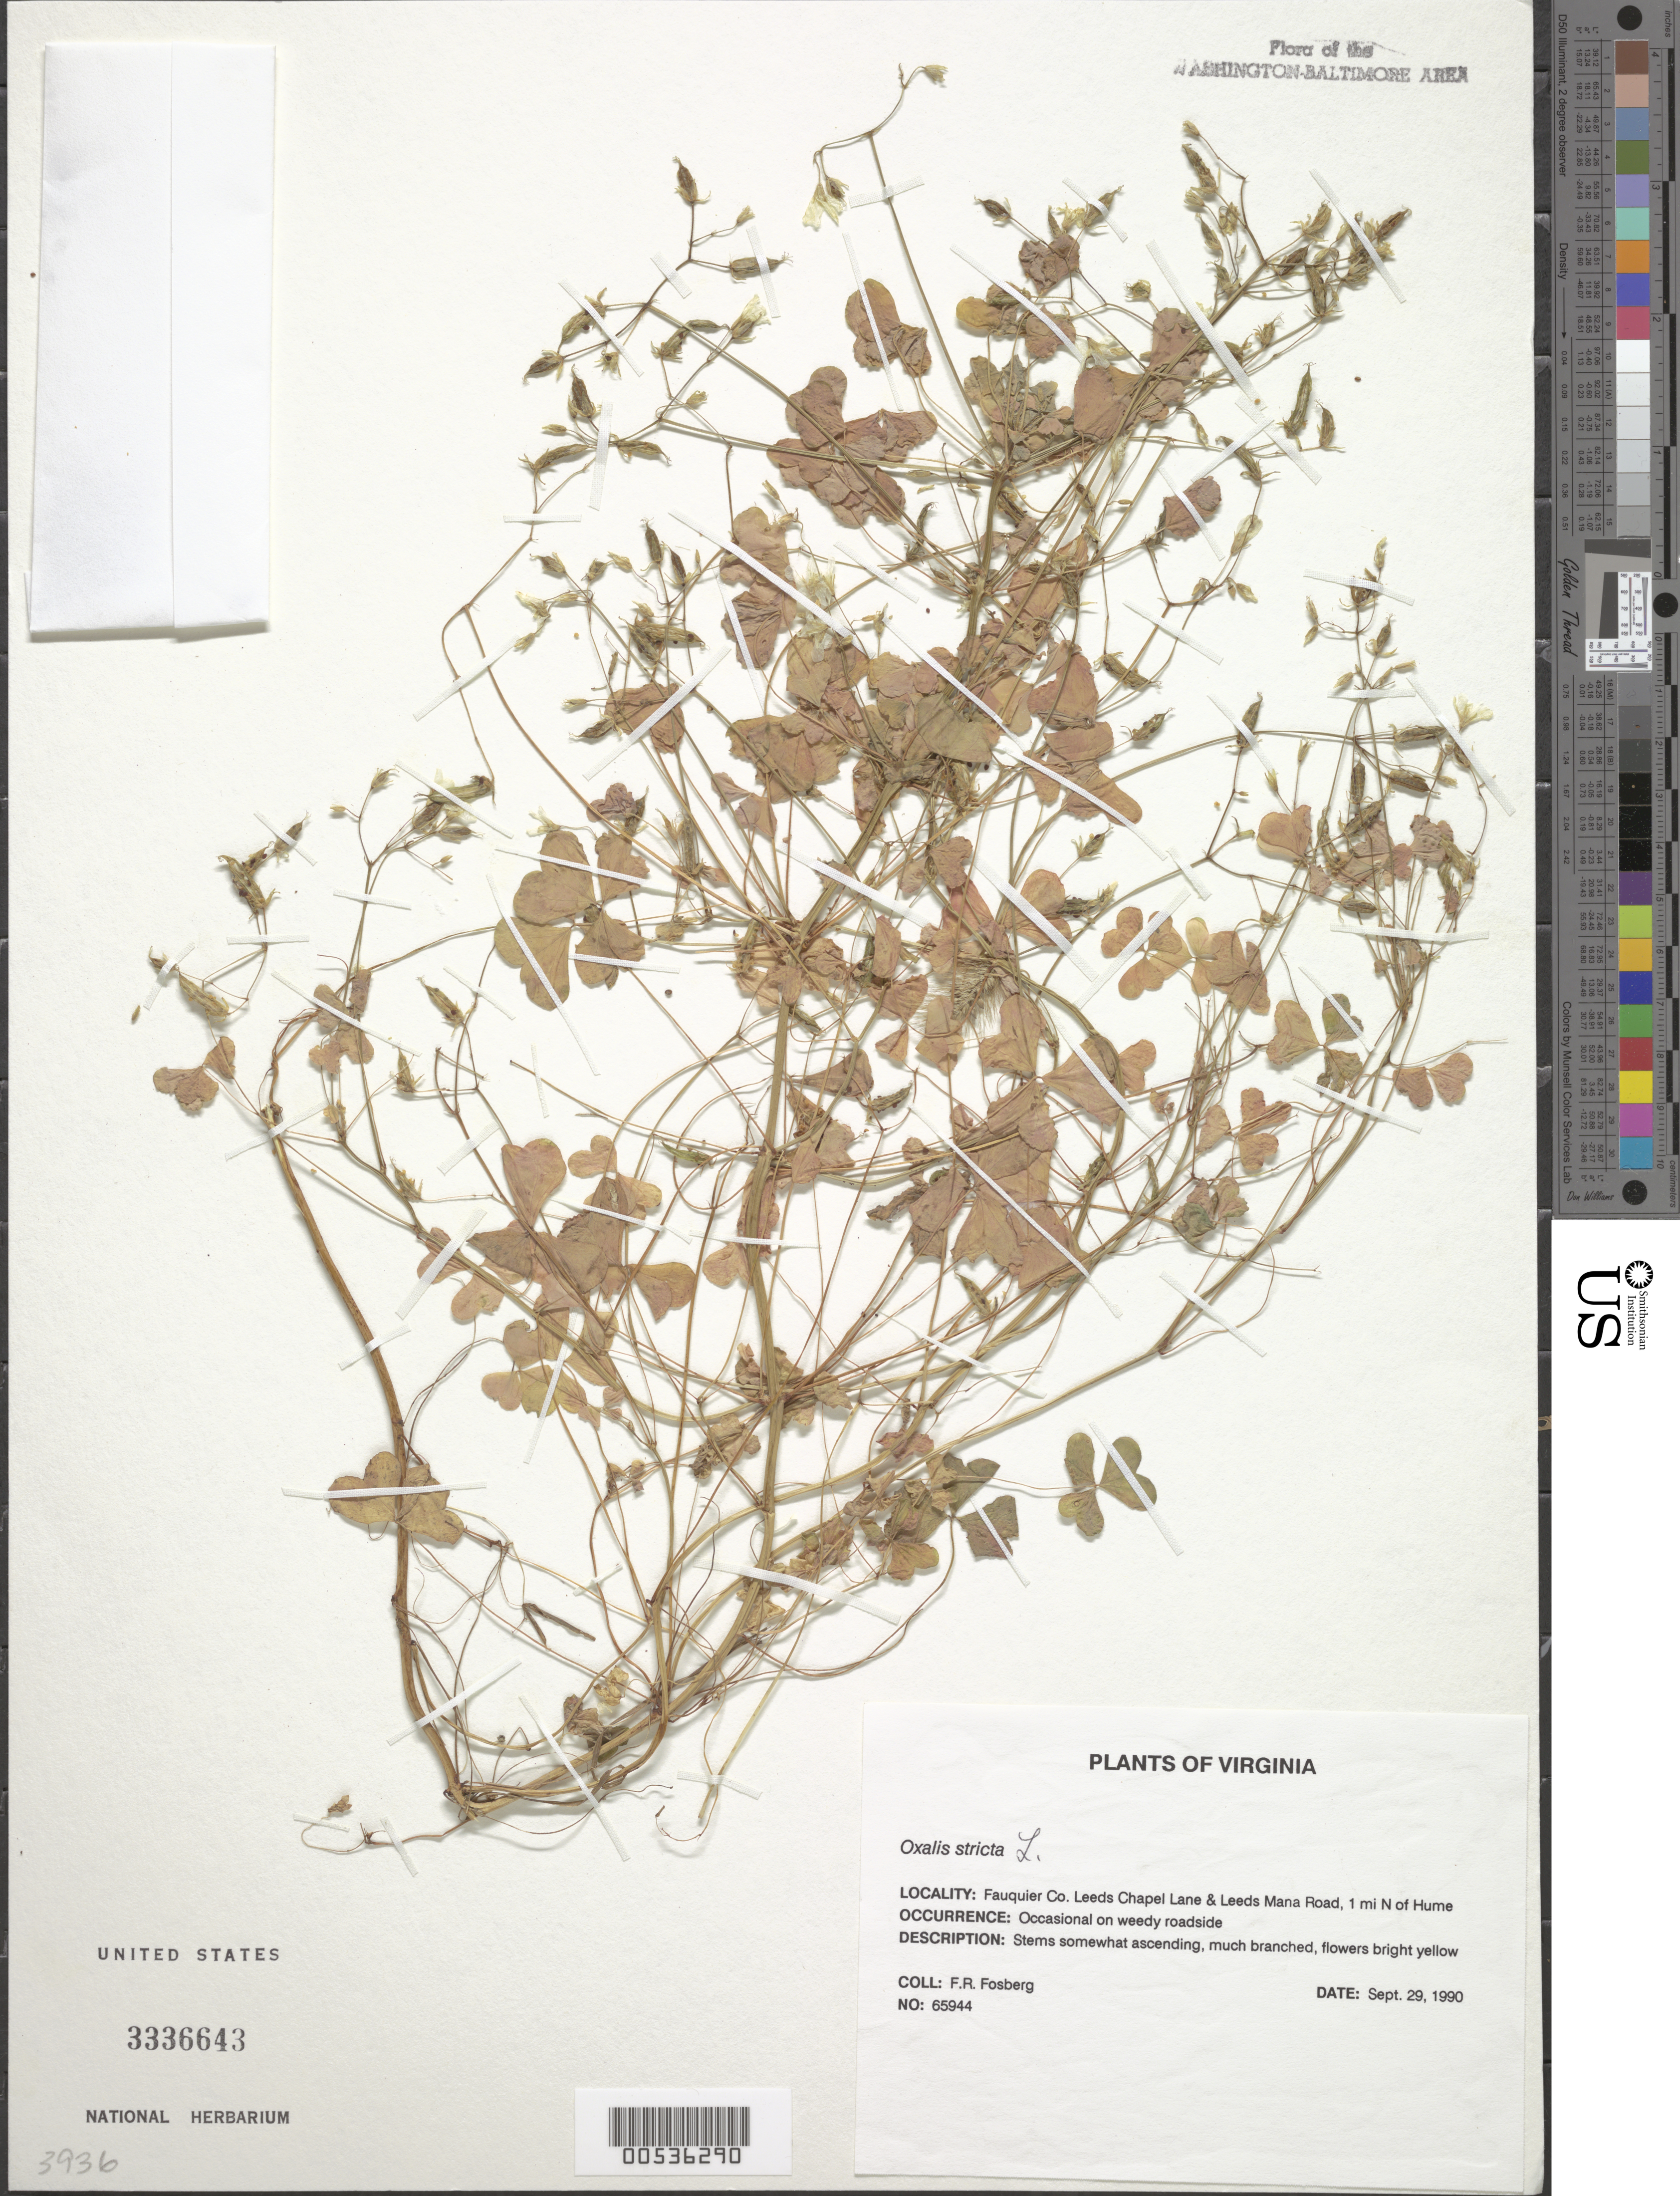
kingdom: Plantae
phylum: Tracheophyta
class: Magnoliopsida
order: Oxalidales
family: Oxalidaceae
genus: Oxalis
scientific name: Oxalis stricta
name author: L.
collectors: F. R. Fosberg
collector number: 65944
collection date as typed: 29 Sep 1990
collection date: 1990-09-29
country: United States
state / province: Virginia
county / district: Fauquier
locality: Leeds Chapel Lane and Leds Mana road, N of Hume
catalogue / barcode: US 3336643